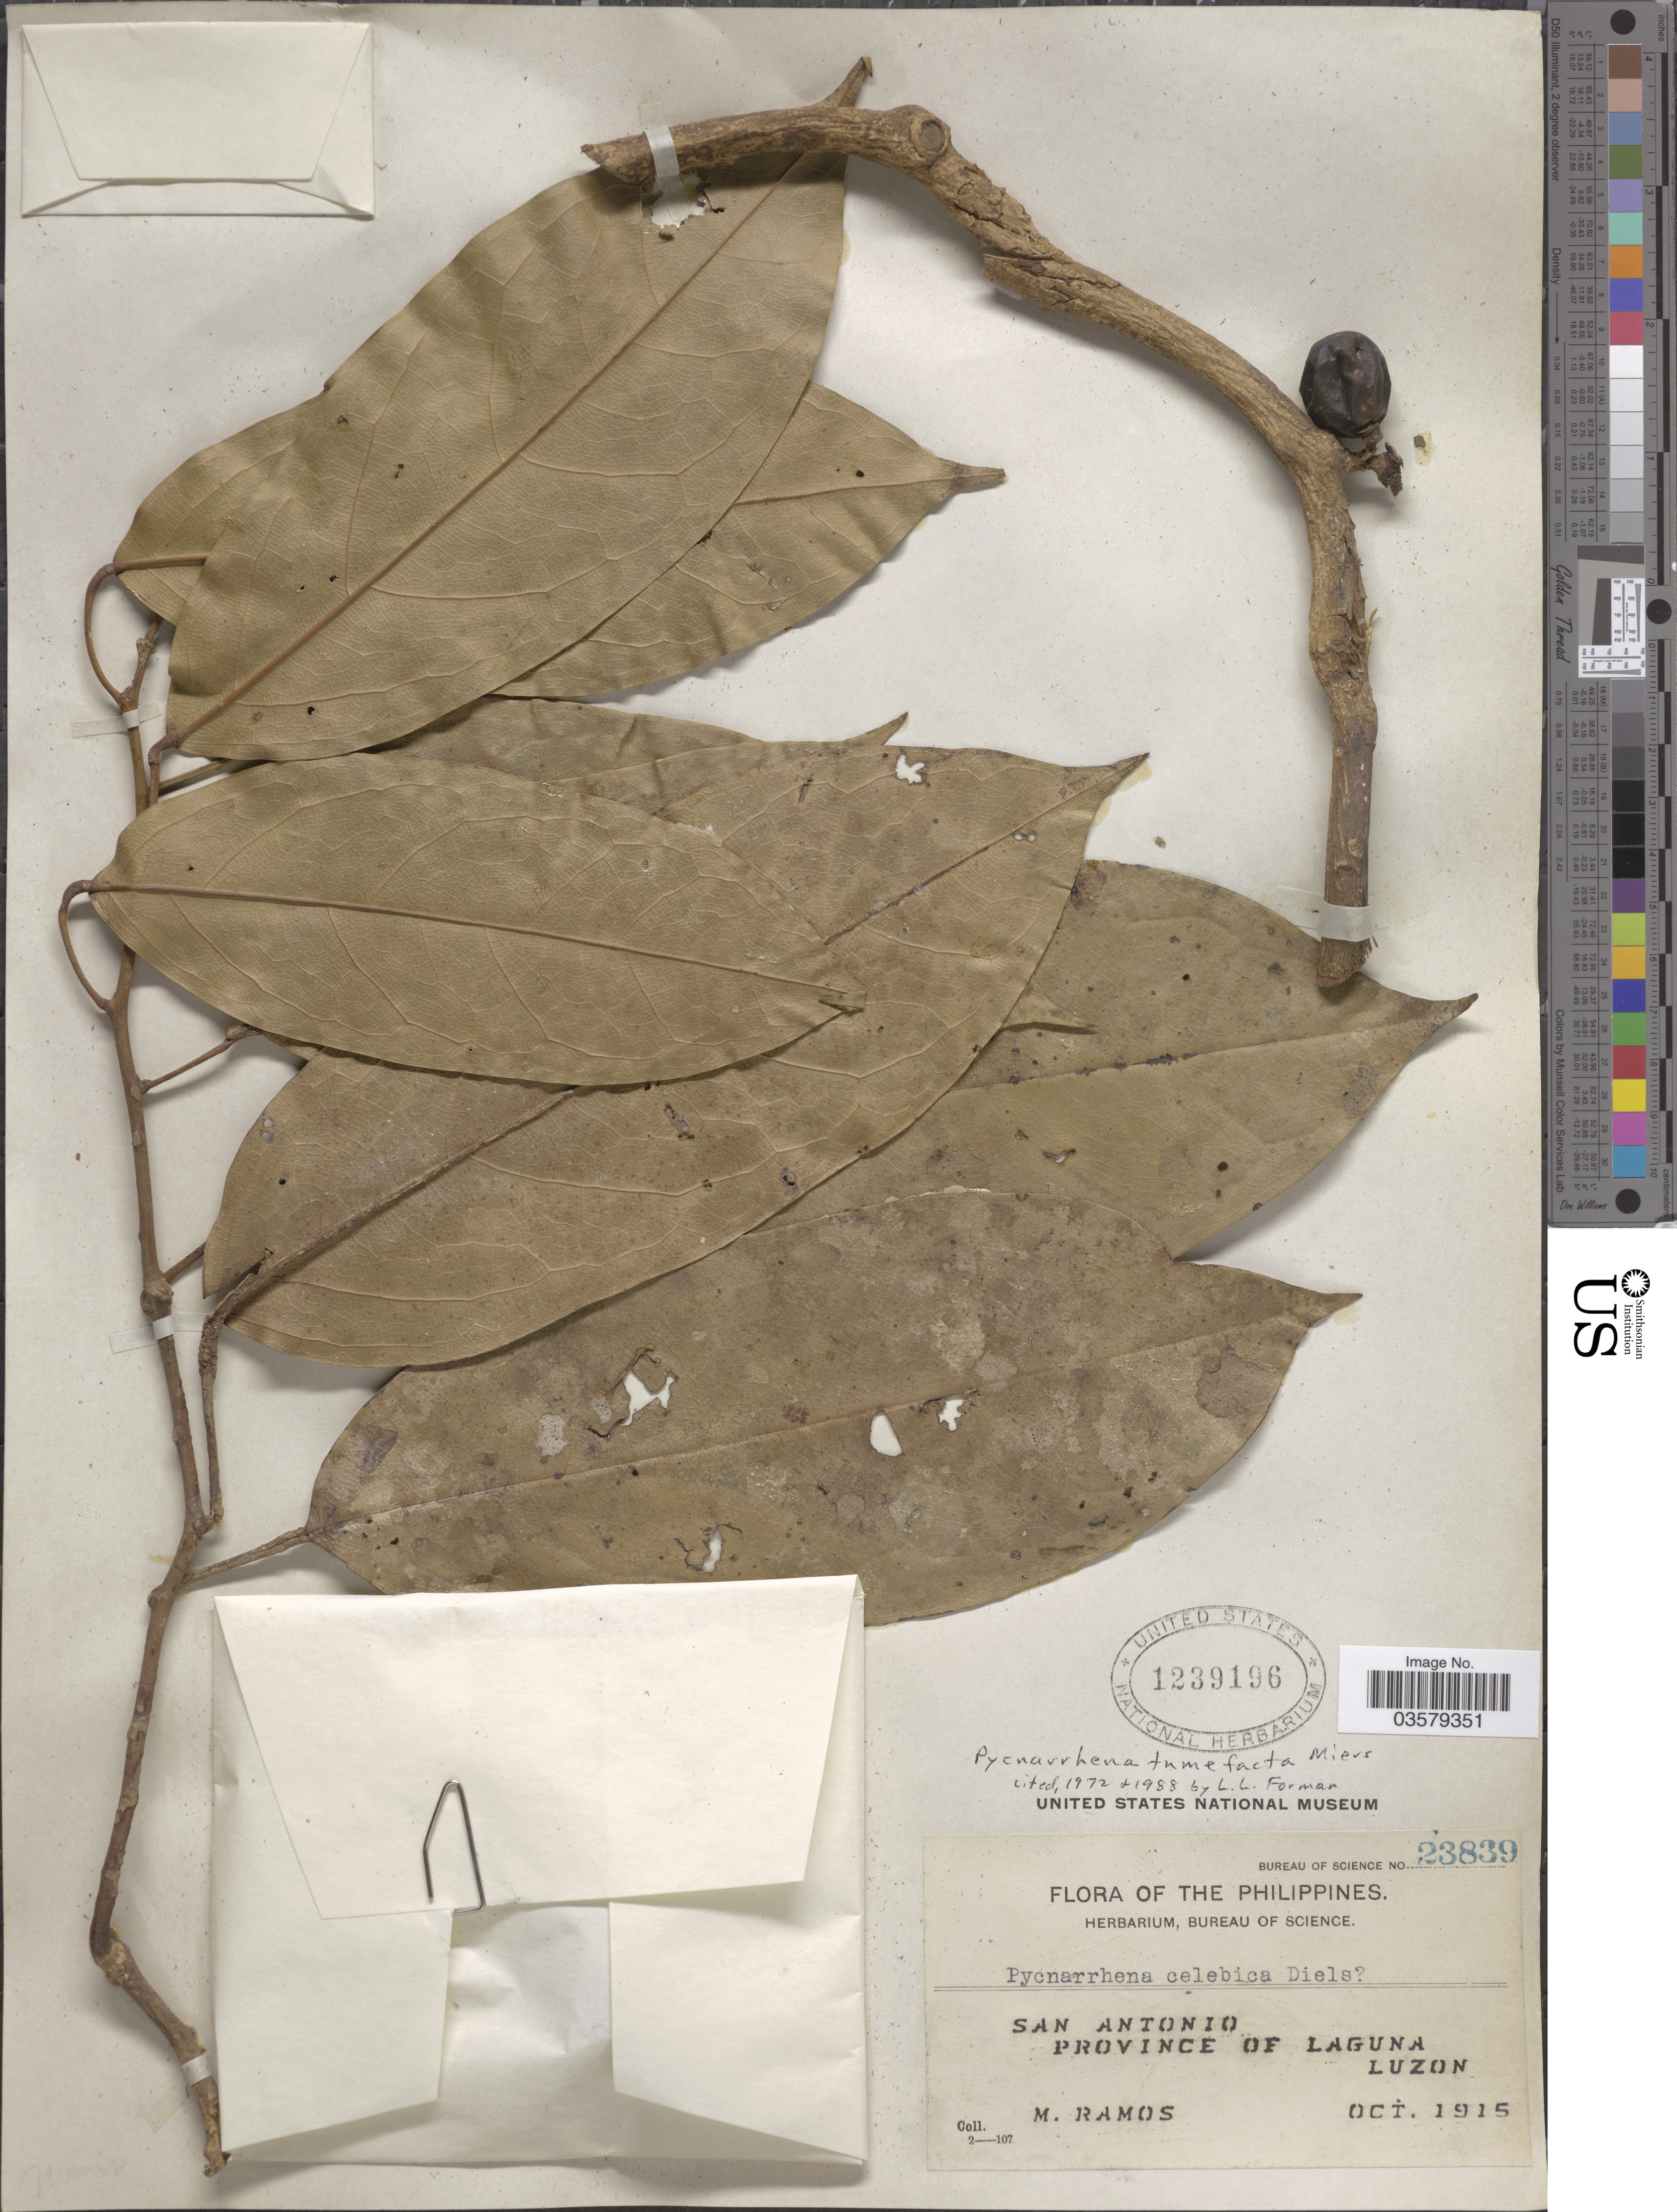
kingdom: Plantae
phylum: Tracheophyta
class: Magnoliopsida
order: Ranunculales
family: Menispermaceae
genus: Pycnarrhena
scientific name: Pycnarrhena tumefacta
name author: Miers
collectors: M. Ramos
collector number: Bureau of Science 23839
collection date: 1915-10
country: Philippines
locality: San Antonio. Province of Laguna. Luzon.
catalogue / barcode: US 1239196